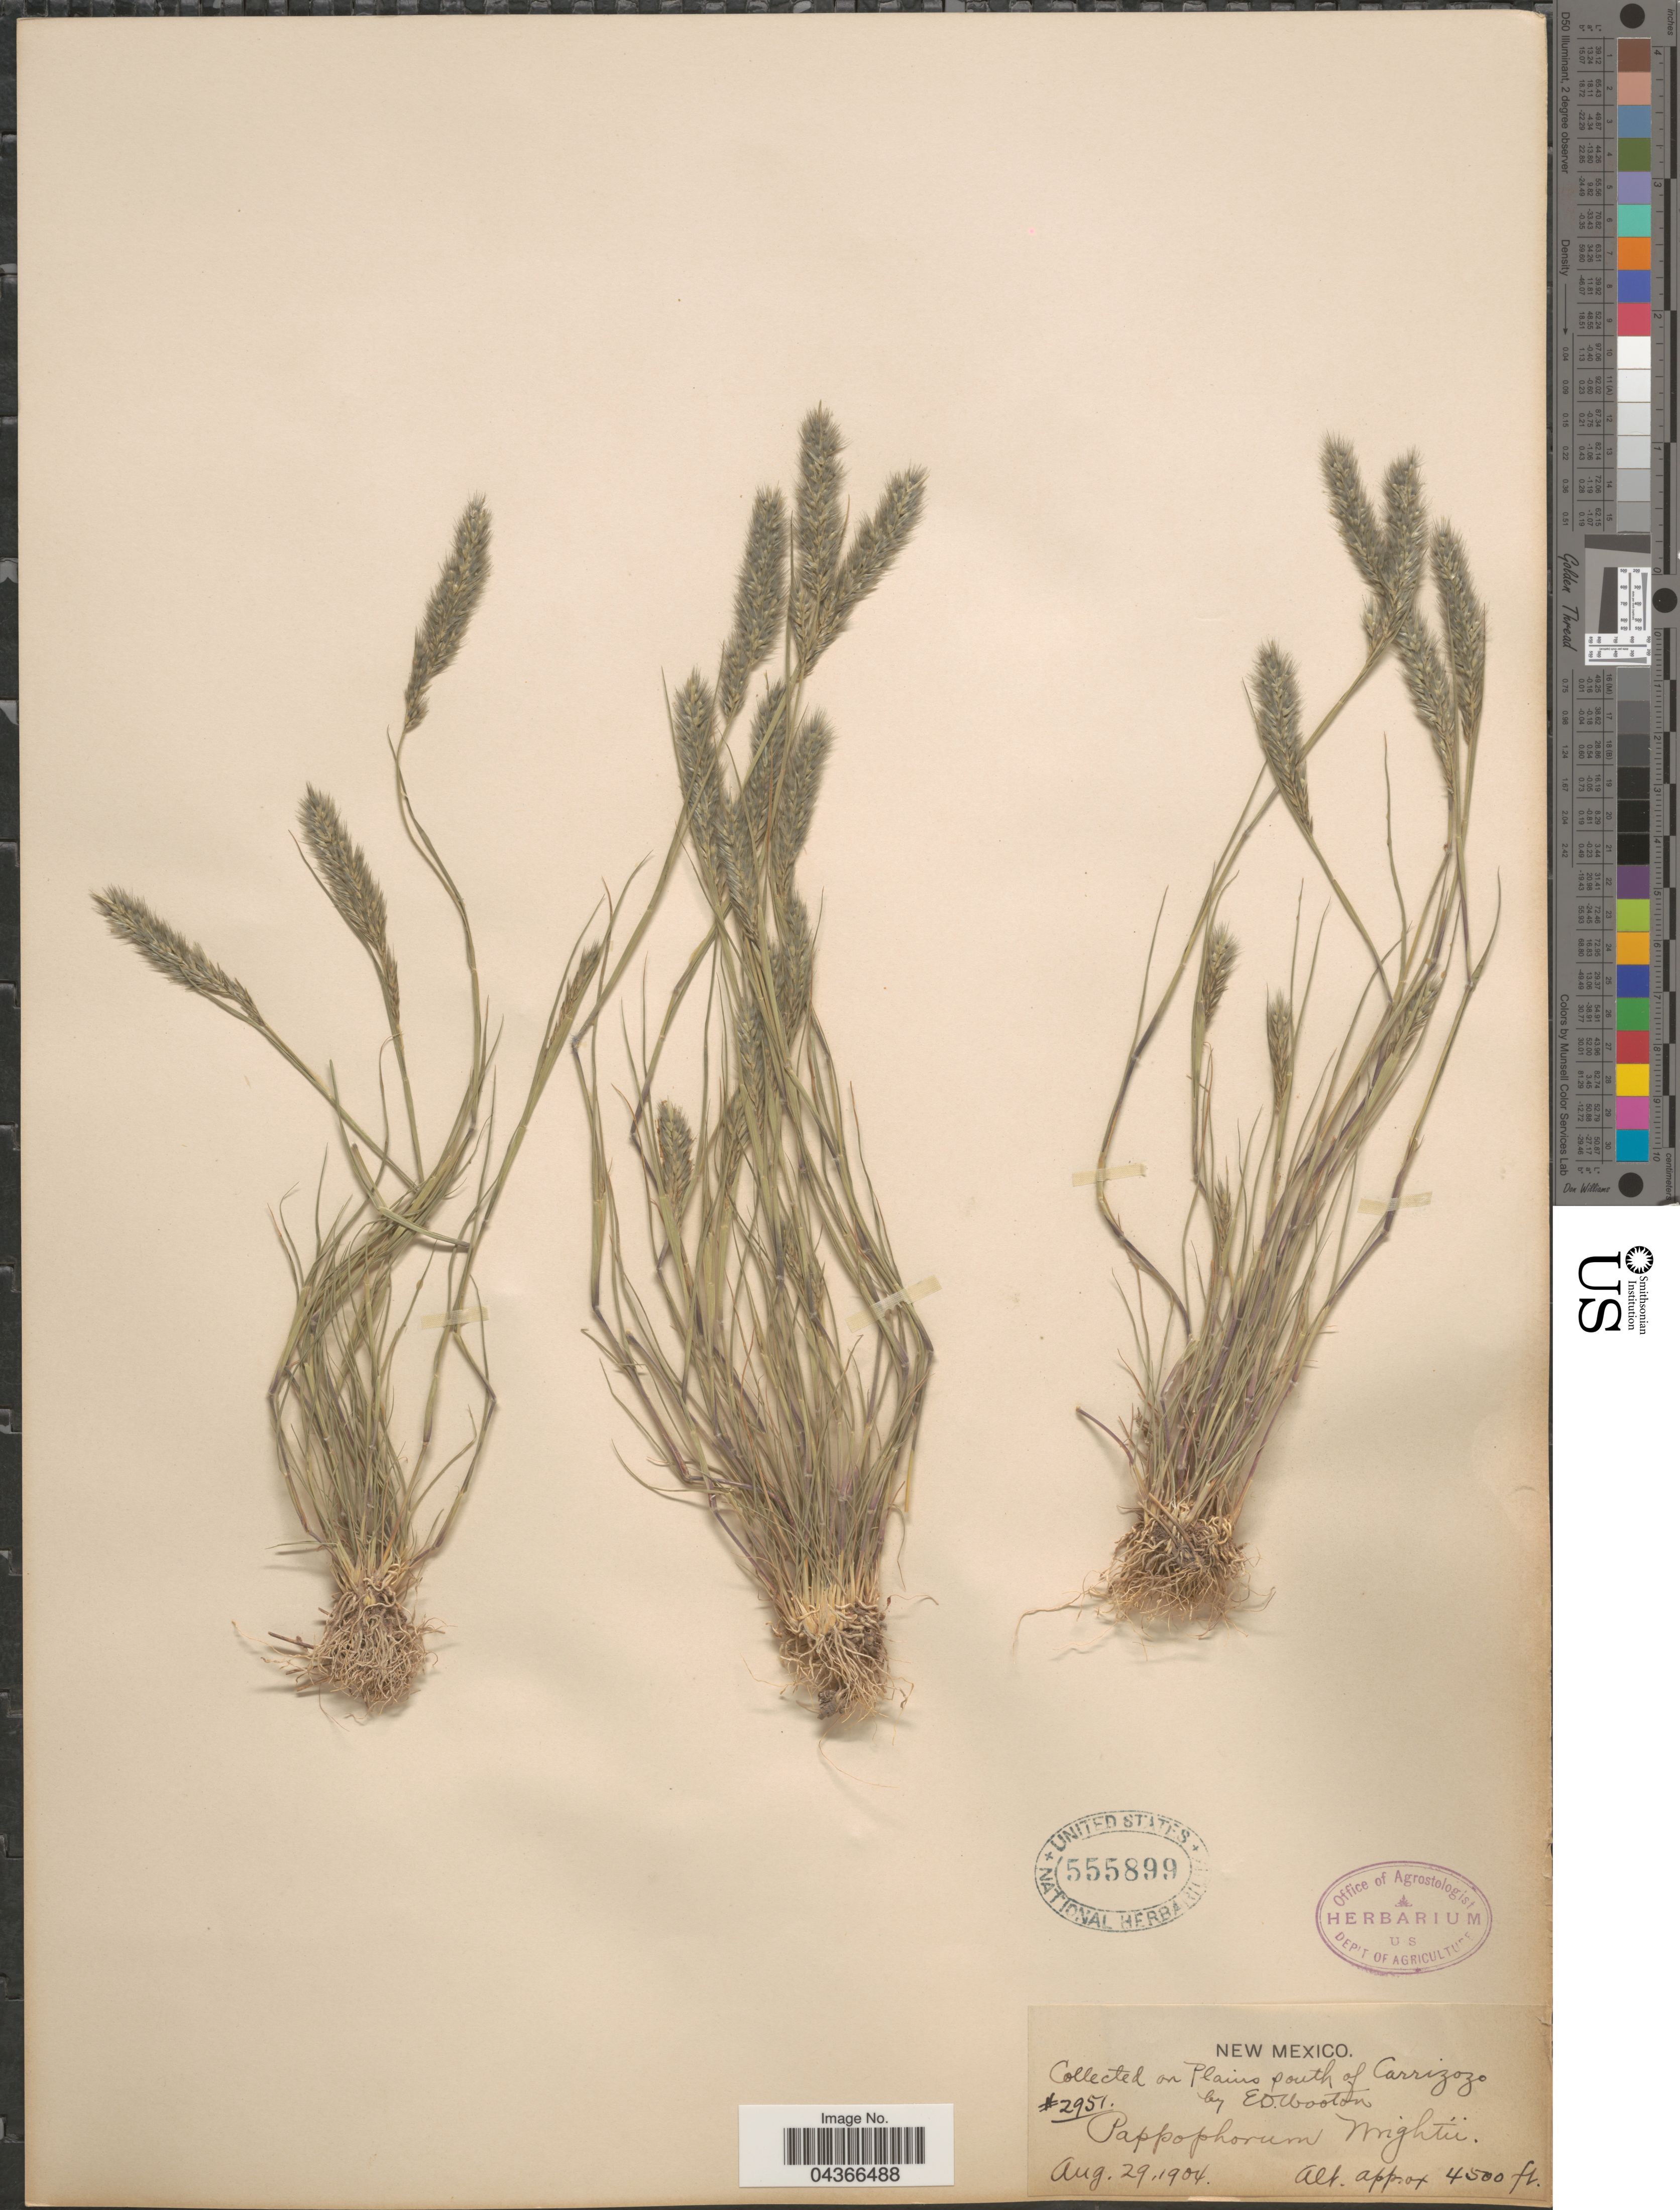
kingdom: Plantae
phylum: Tracheophyta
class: Liliopsida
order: Poales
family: Poaceae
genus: Enneapogon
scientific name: Enneapogon desvauxii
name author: P. Beauv.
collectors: E. O. Wooton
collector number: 2951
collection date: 1904-08-29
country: United States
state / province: New Mexico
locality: On Plains south of Carrizozo.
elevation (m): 1372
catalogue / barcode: US 555899